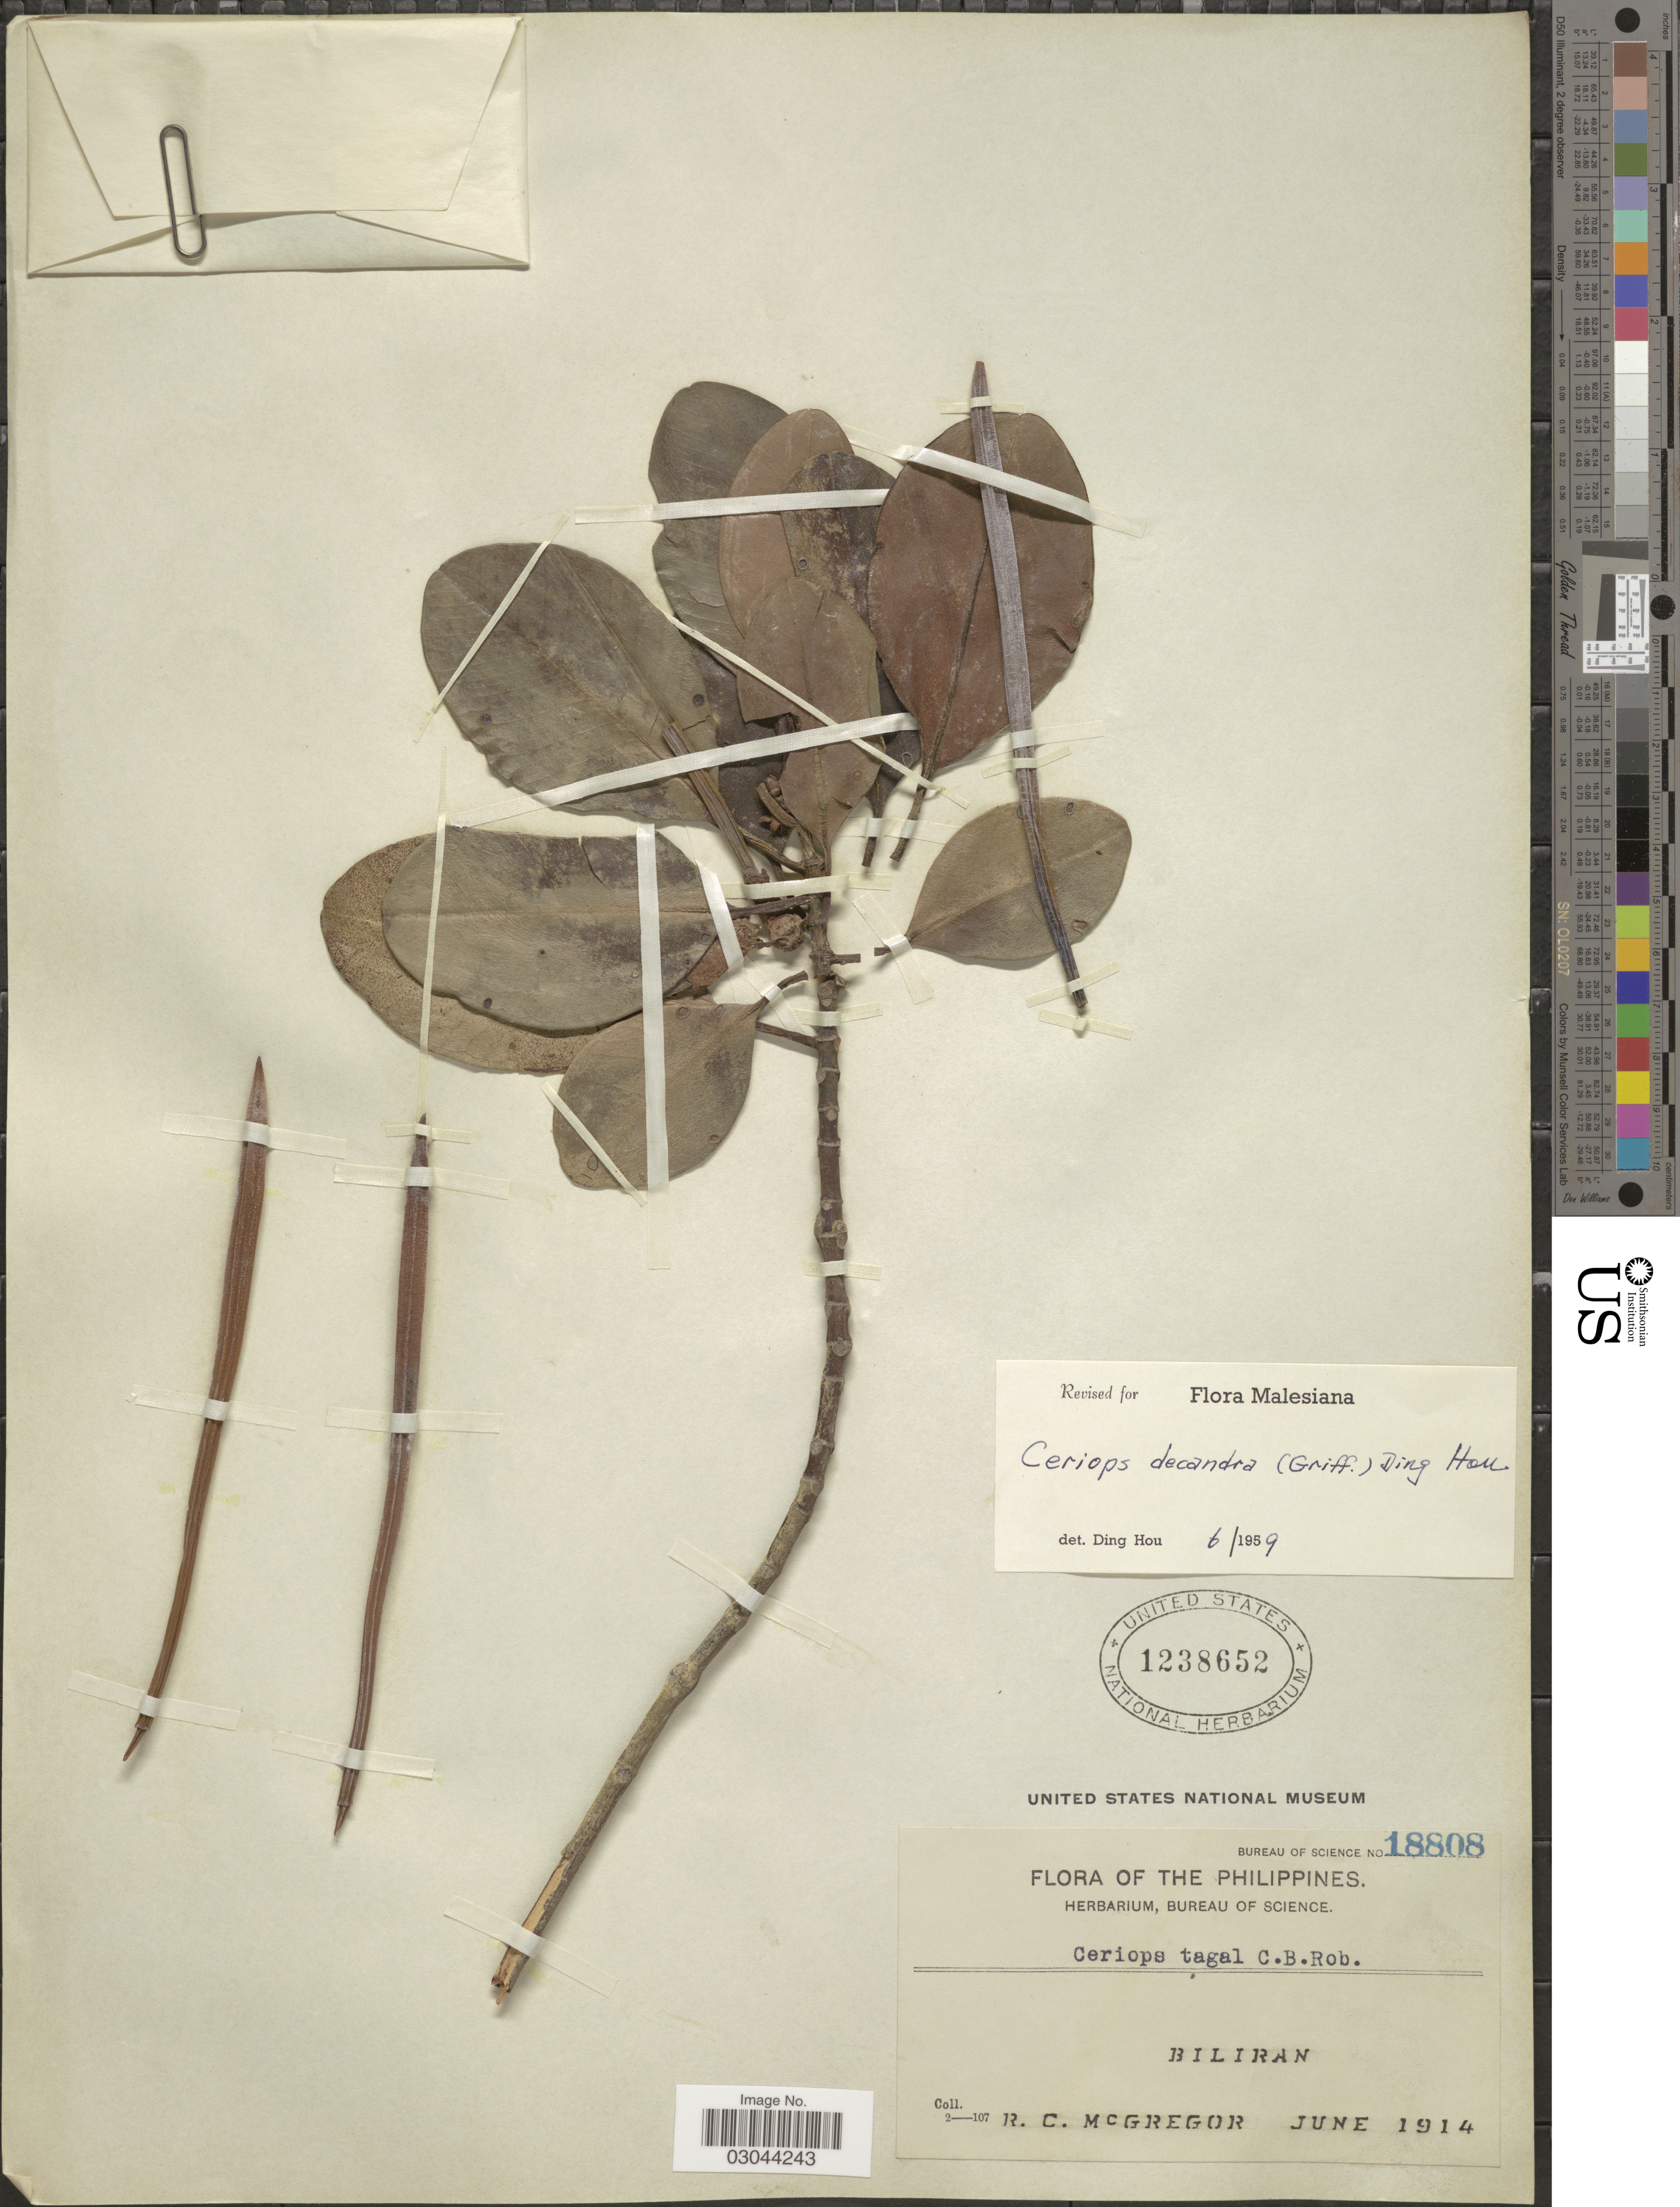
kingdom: Plantae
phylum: Tracheophyta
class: Magnoliopsida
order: Malpighiales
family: Rhizophoraceae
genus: Ceriops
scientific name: Ceriops decandra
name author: (Griff.) Ding Hou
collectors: R. C. McGregor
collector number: Bureau of Science 18808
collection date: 1914-06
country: Philippines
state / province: Eastern Visayas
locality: Biliran.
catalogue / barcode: US 1238652